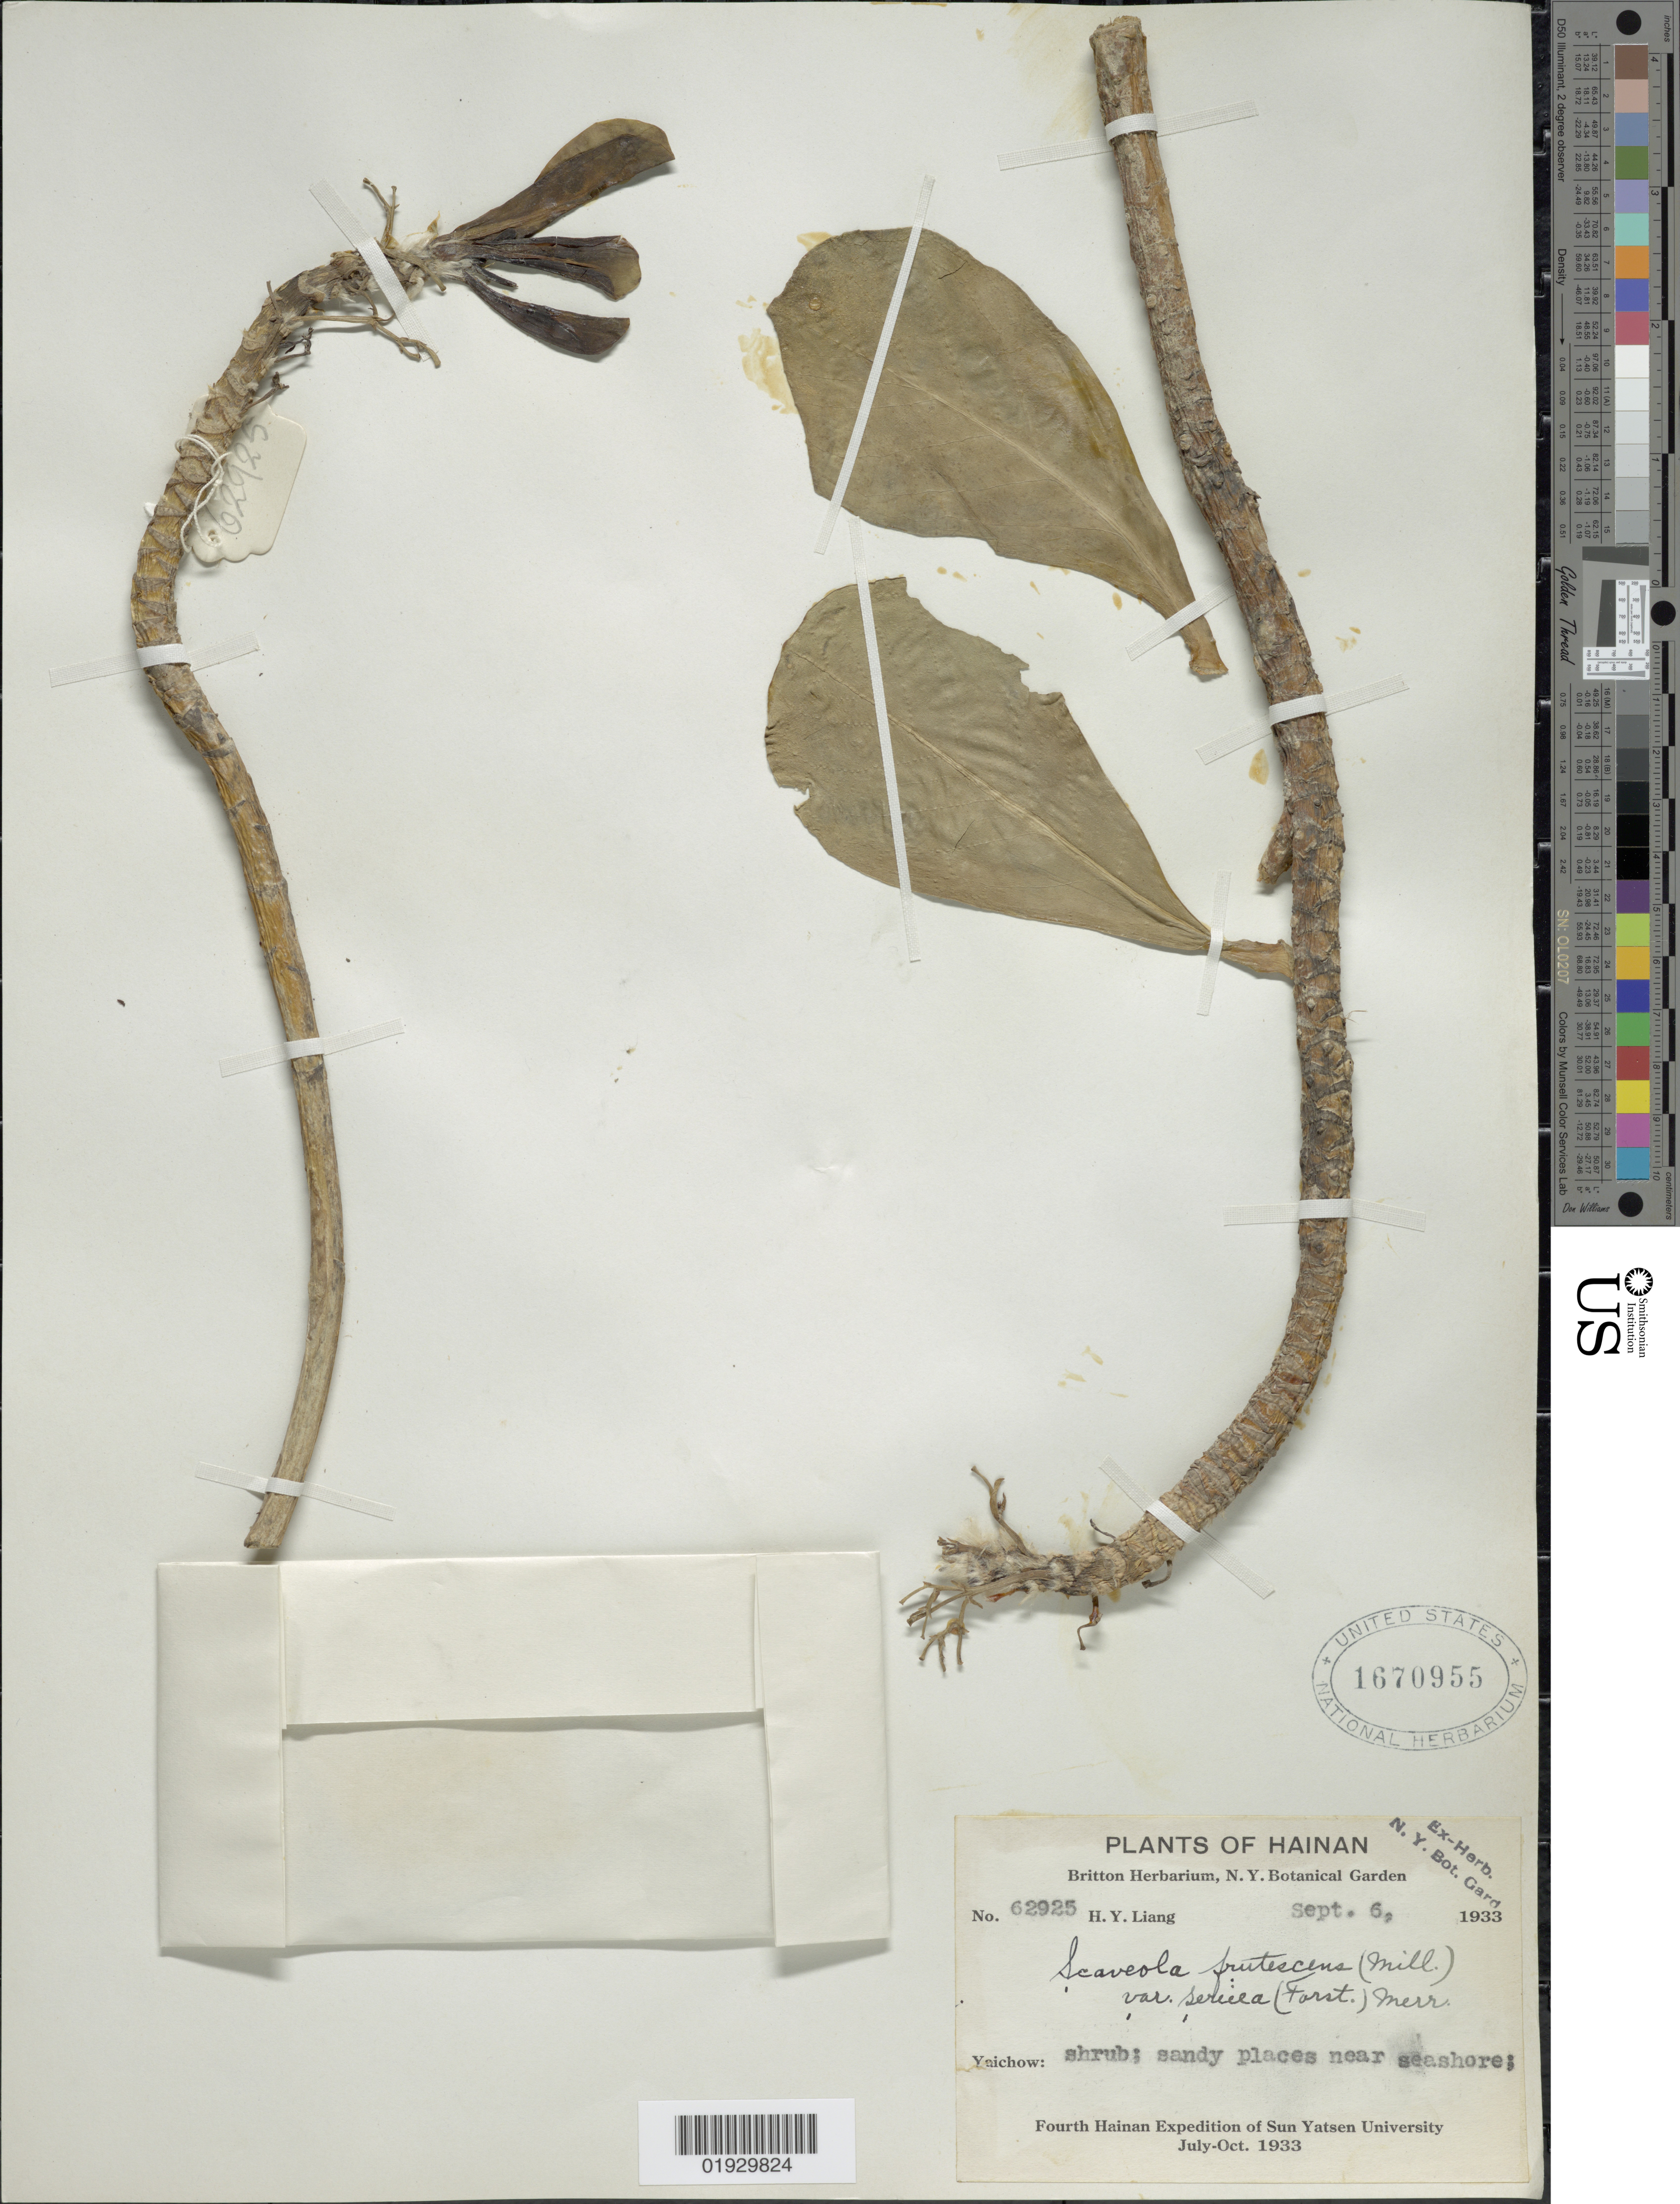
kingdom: Plantae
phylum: Tracheophyta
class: Magnoliopsida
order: Asterales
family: Goodeniaceae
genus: Scaevola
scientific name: Scaevola taccada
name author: (Gaertn.) Roxb.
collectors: H. Y. Liang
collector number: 62925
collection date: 1933-09-06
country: China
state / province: Hainan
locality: Yaichow.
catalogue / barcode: US 1670955